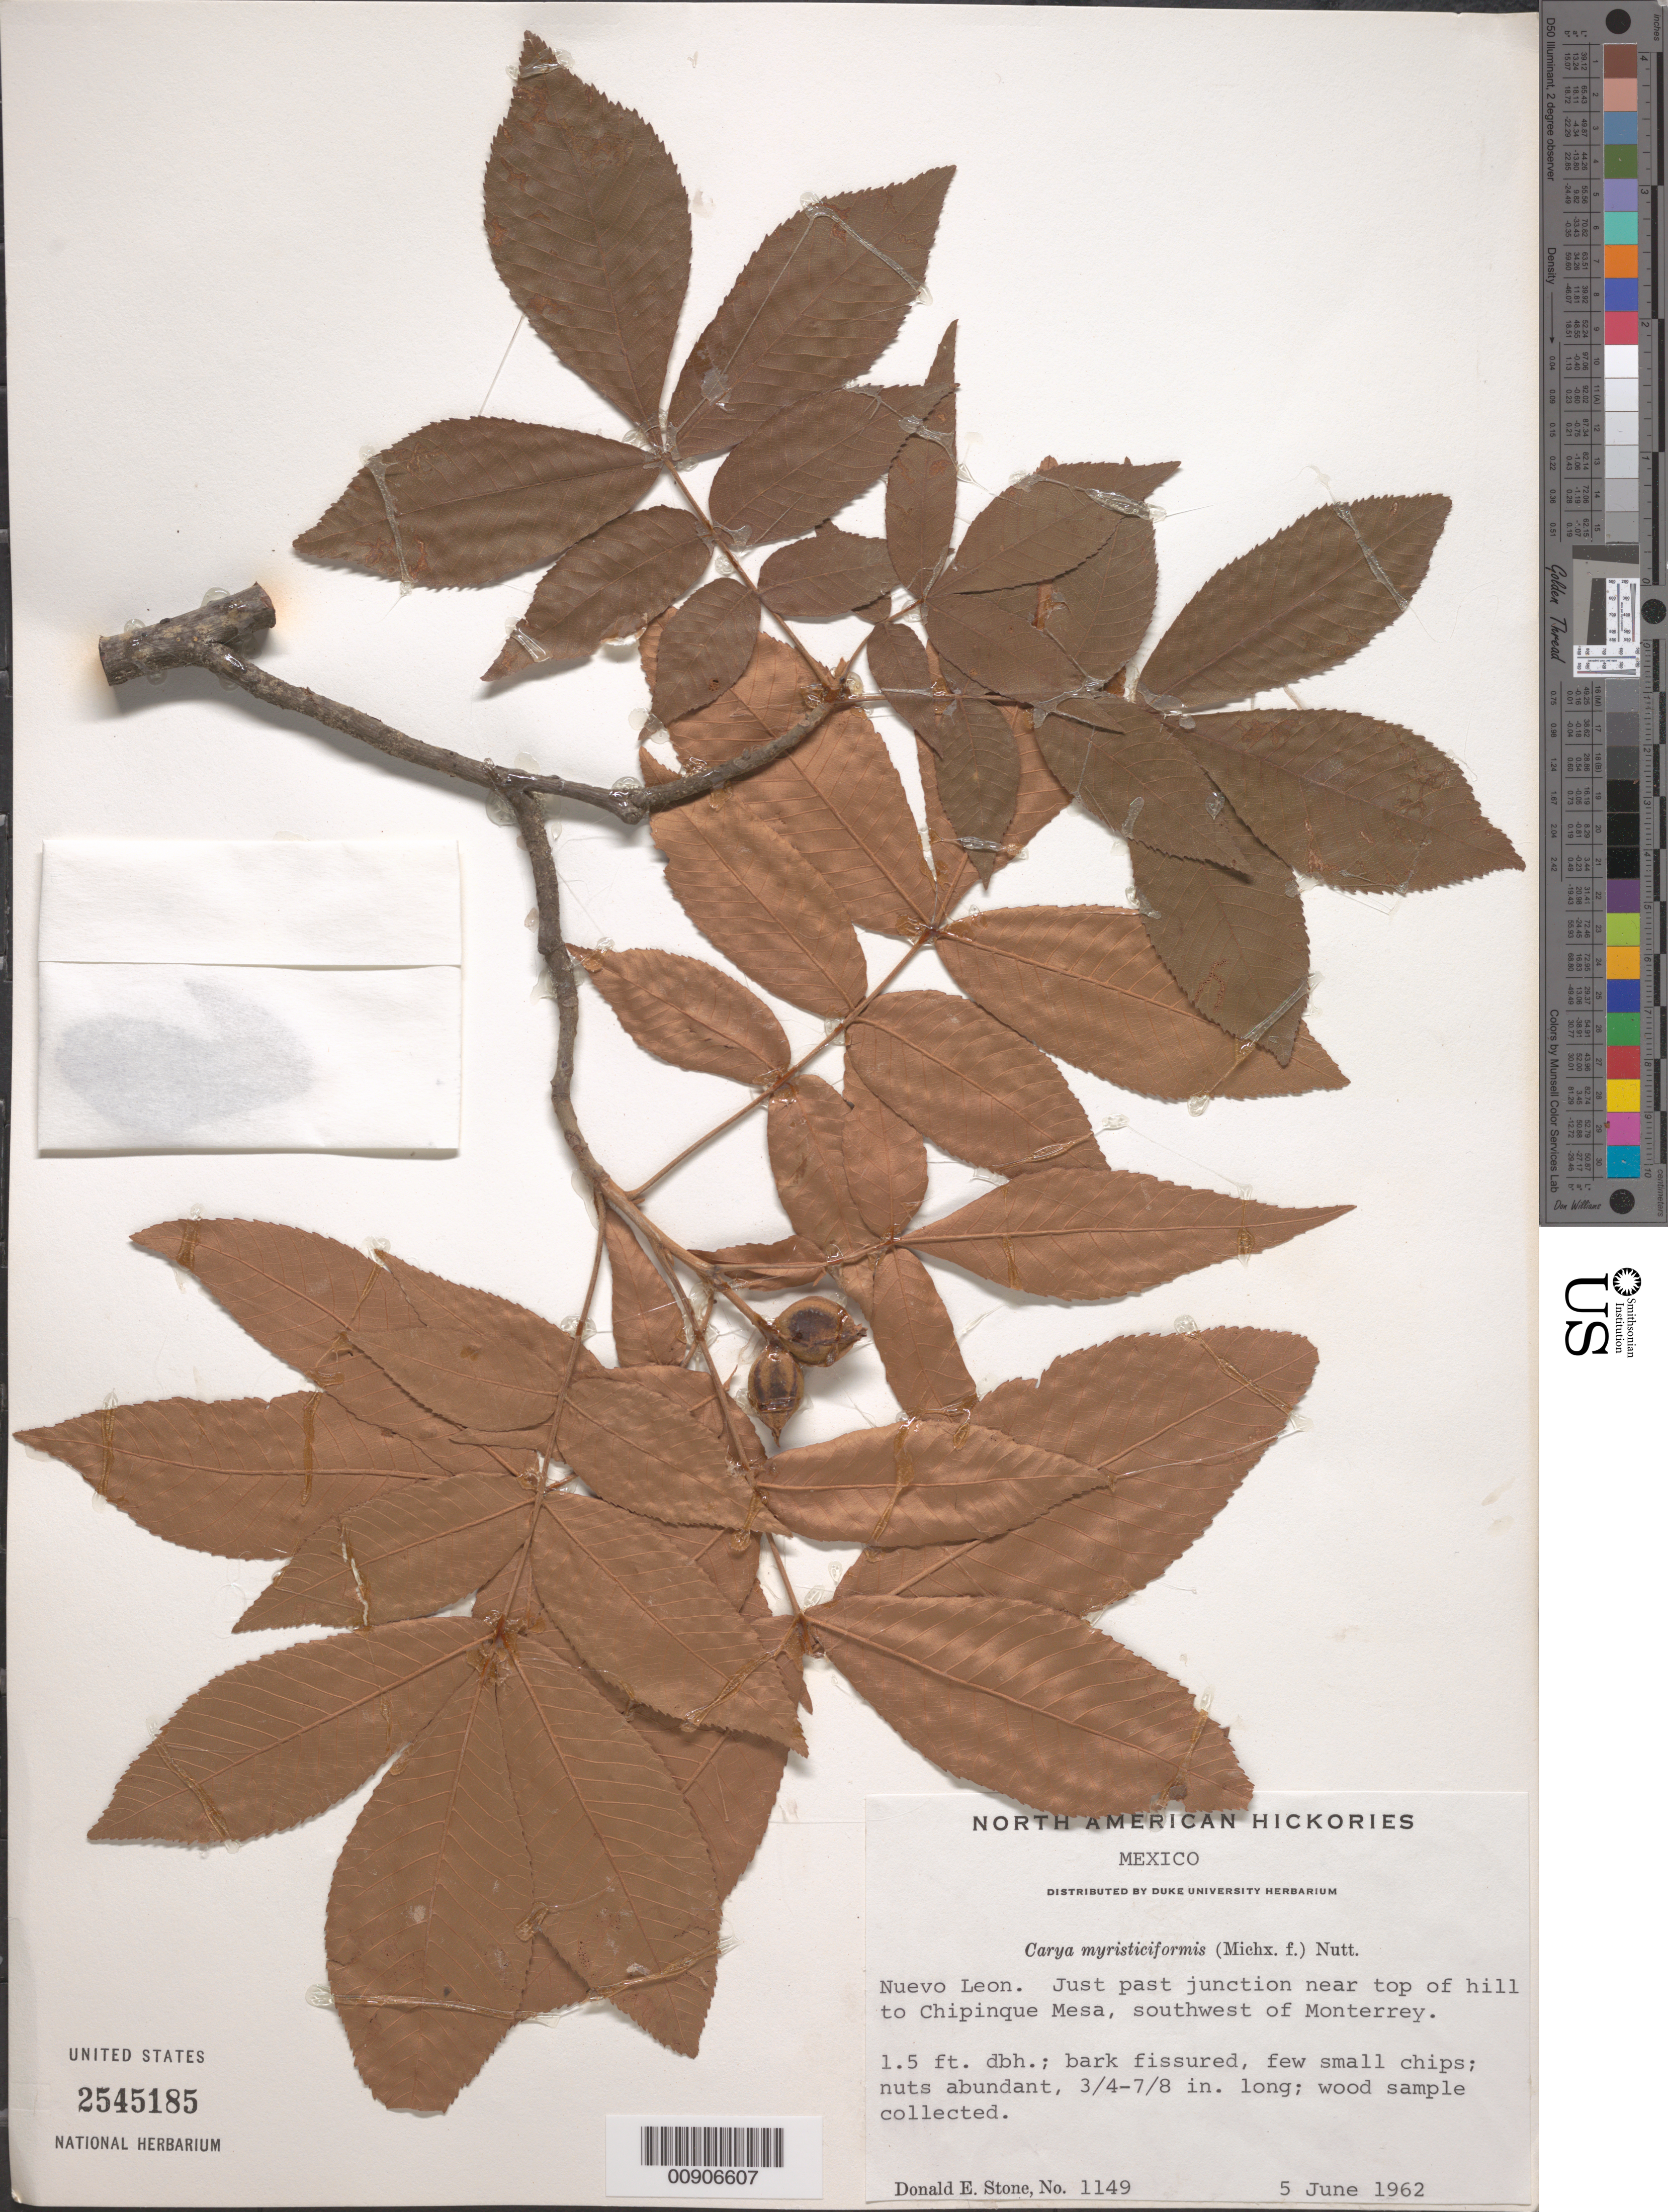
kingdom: Plantae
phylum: Tracheophyta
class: Magnoliopsida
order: Fagales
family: Juglandaceae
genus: Carya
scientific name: Carya myristiciformis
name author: (F. Michx.) Nutt.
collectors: D. E. Stone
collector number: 1149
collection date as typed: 05 Jun 1962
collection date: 1962-06-05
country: Mexico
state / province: Nuevo León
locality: Nuevo León. Just past junction near top of hill to Chipinque Mesa, southwest of Monterrey.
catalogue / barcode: US 2545185